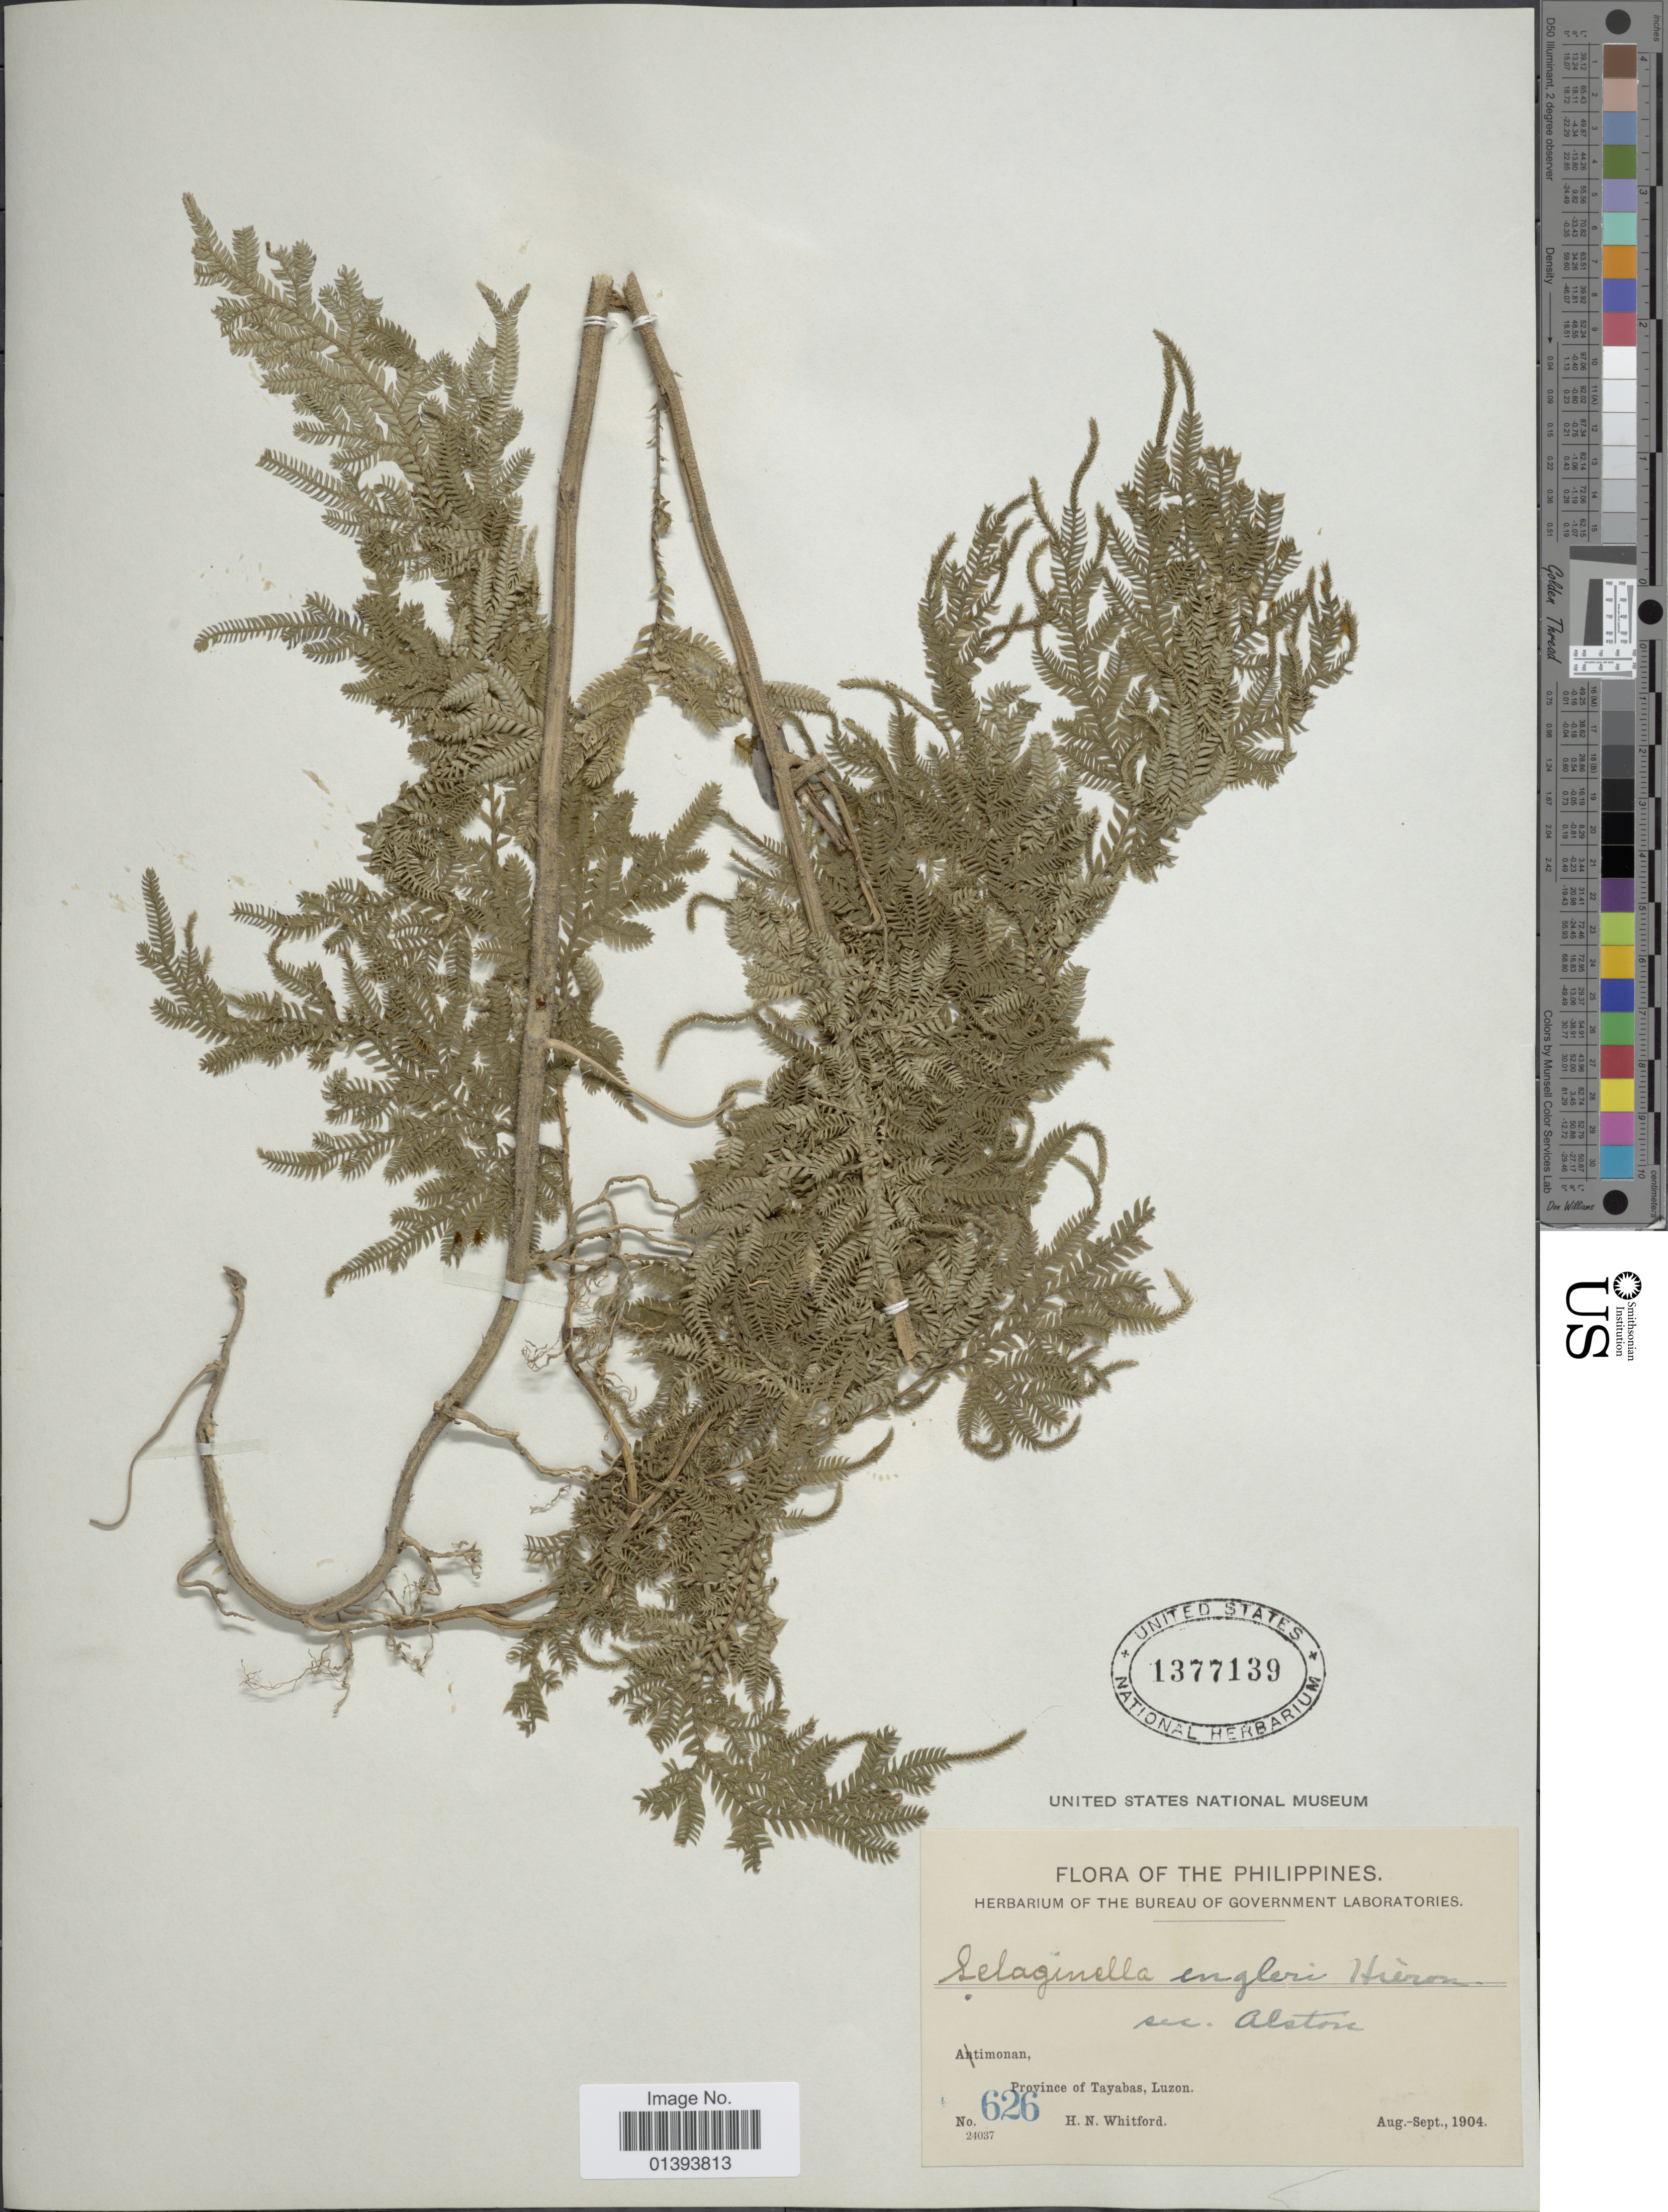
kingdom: Plantae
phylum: Tracheophyta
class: Lycopodiopsida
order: Selaginellales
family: Selaginellaceae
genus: Selaginella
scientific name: Selaginella engleri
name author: Hieron.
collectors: H. N. Whitford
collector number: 626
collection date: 1904-08/1904-09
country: Philippines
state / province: Central Luzon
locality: Atimonan, Province of Tayabas, Luzon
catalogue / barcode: US 1377139